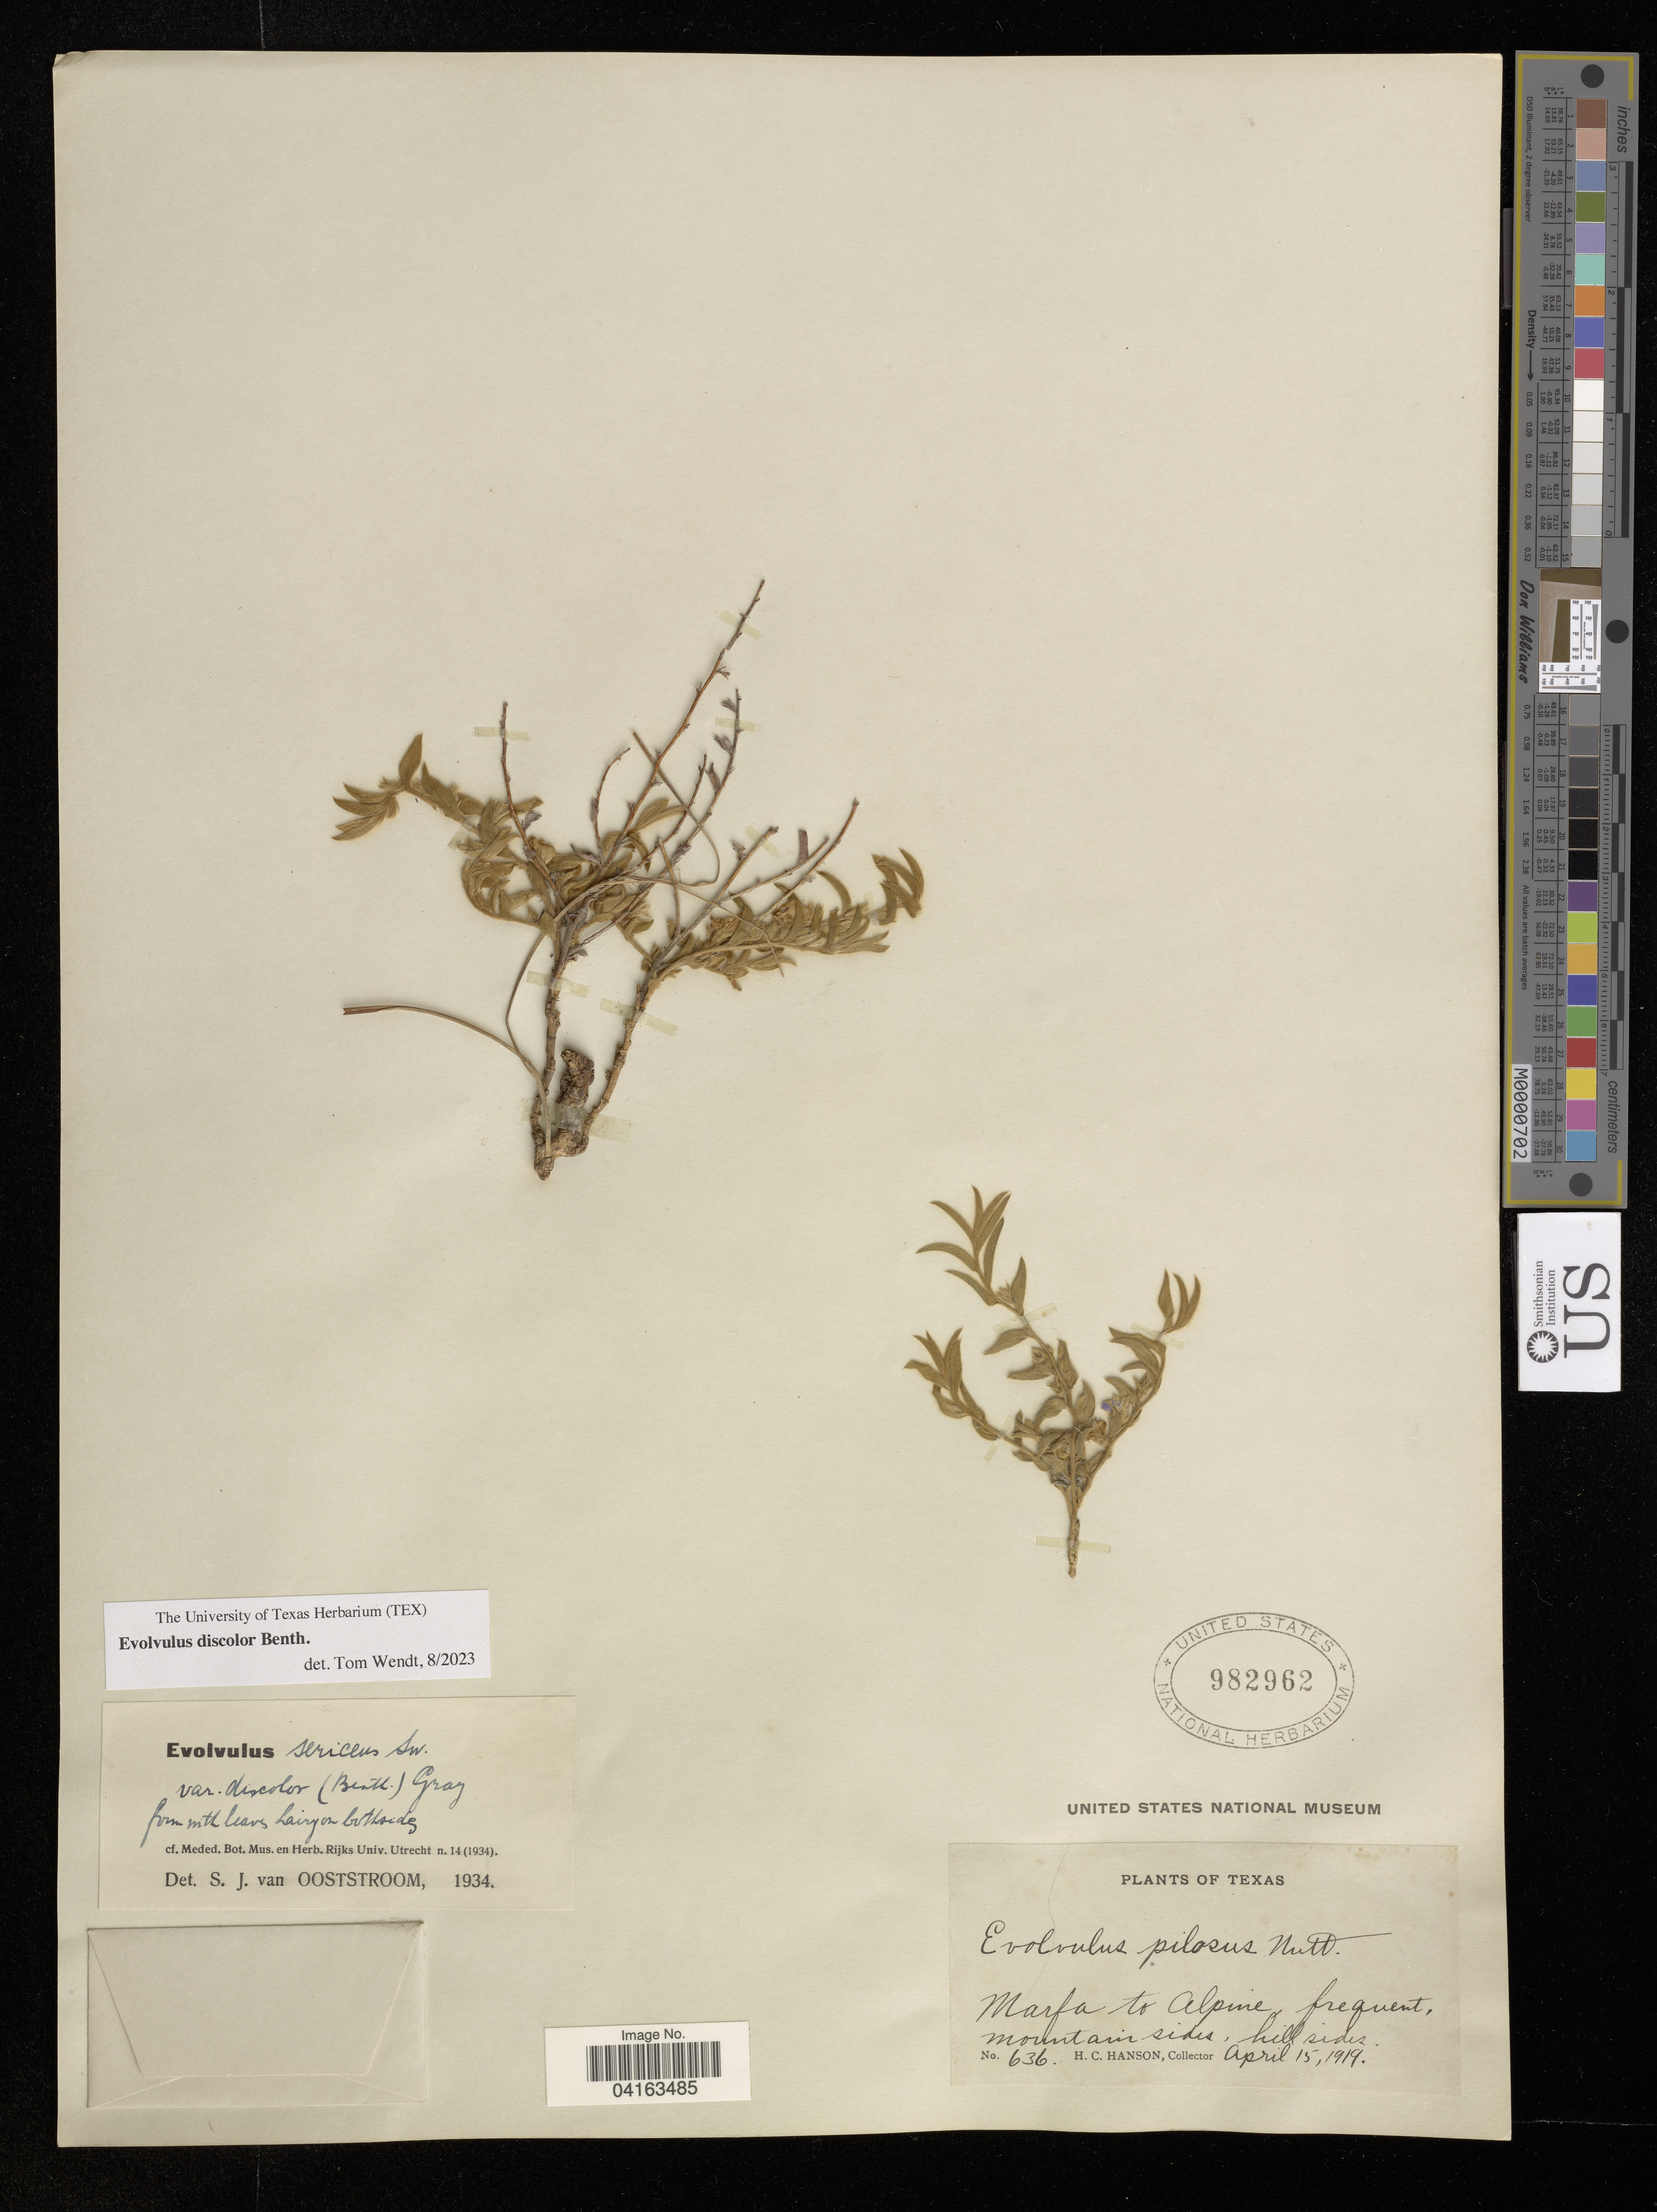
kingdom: Plantae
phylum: Tracheophyta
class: Magnoliopsida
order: Solanales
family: Convolvulaceae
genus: Evolvulus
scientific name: Evolvulus discolor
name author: Benth.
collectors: H. Hanson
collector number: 636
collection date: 1919-04-15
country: United States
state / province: Texas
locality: Marfa to Alpine, frequent, mountain sides, hill sides.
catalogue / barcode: US 982962